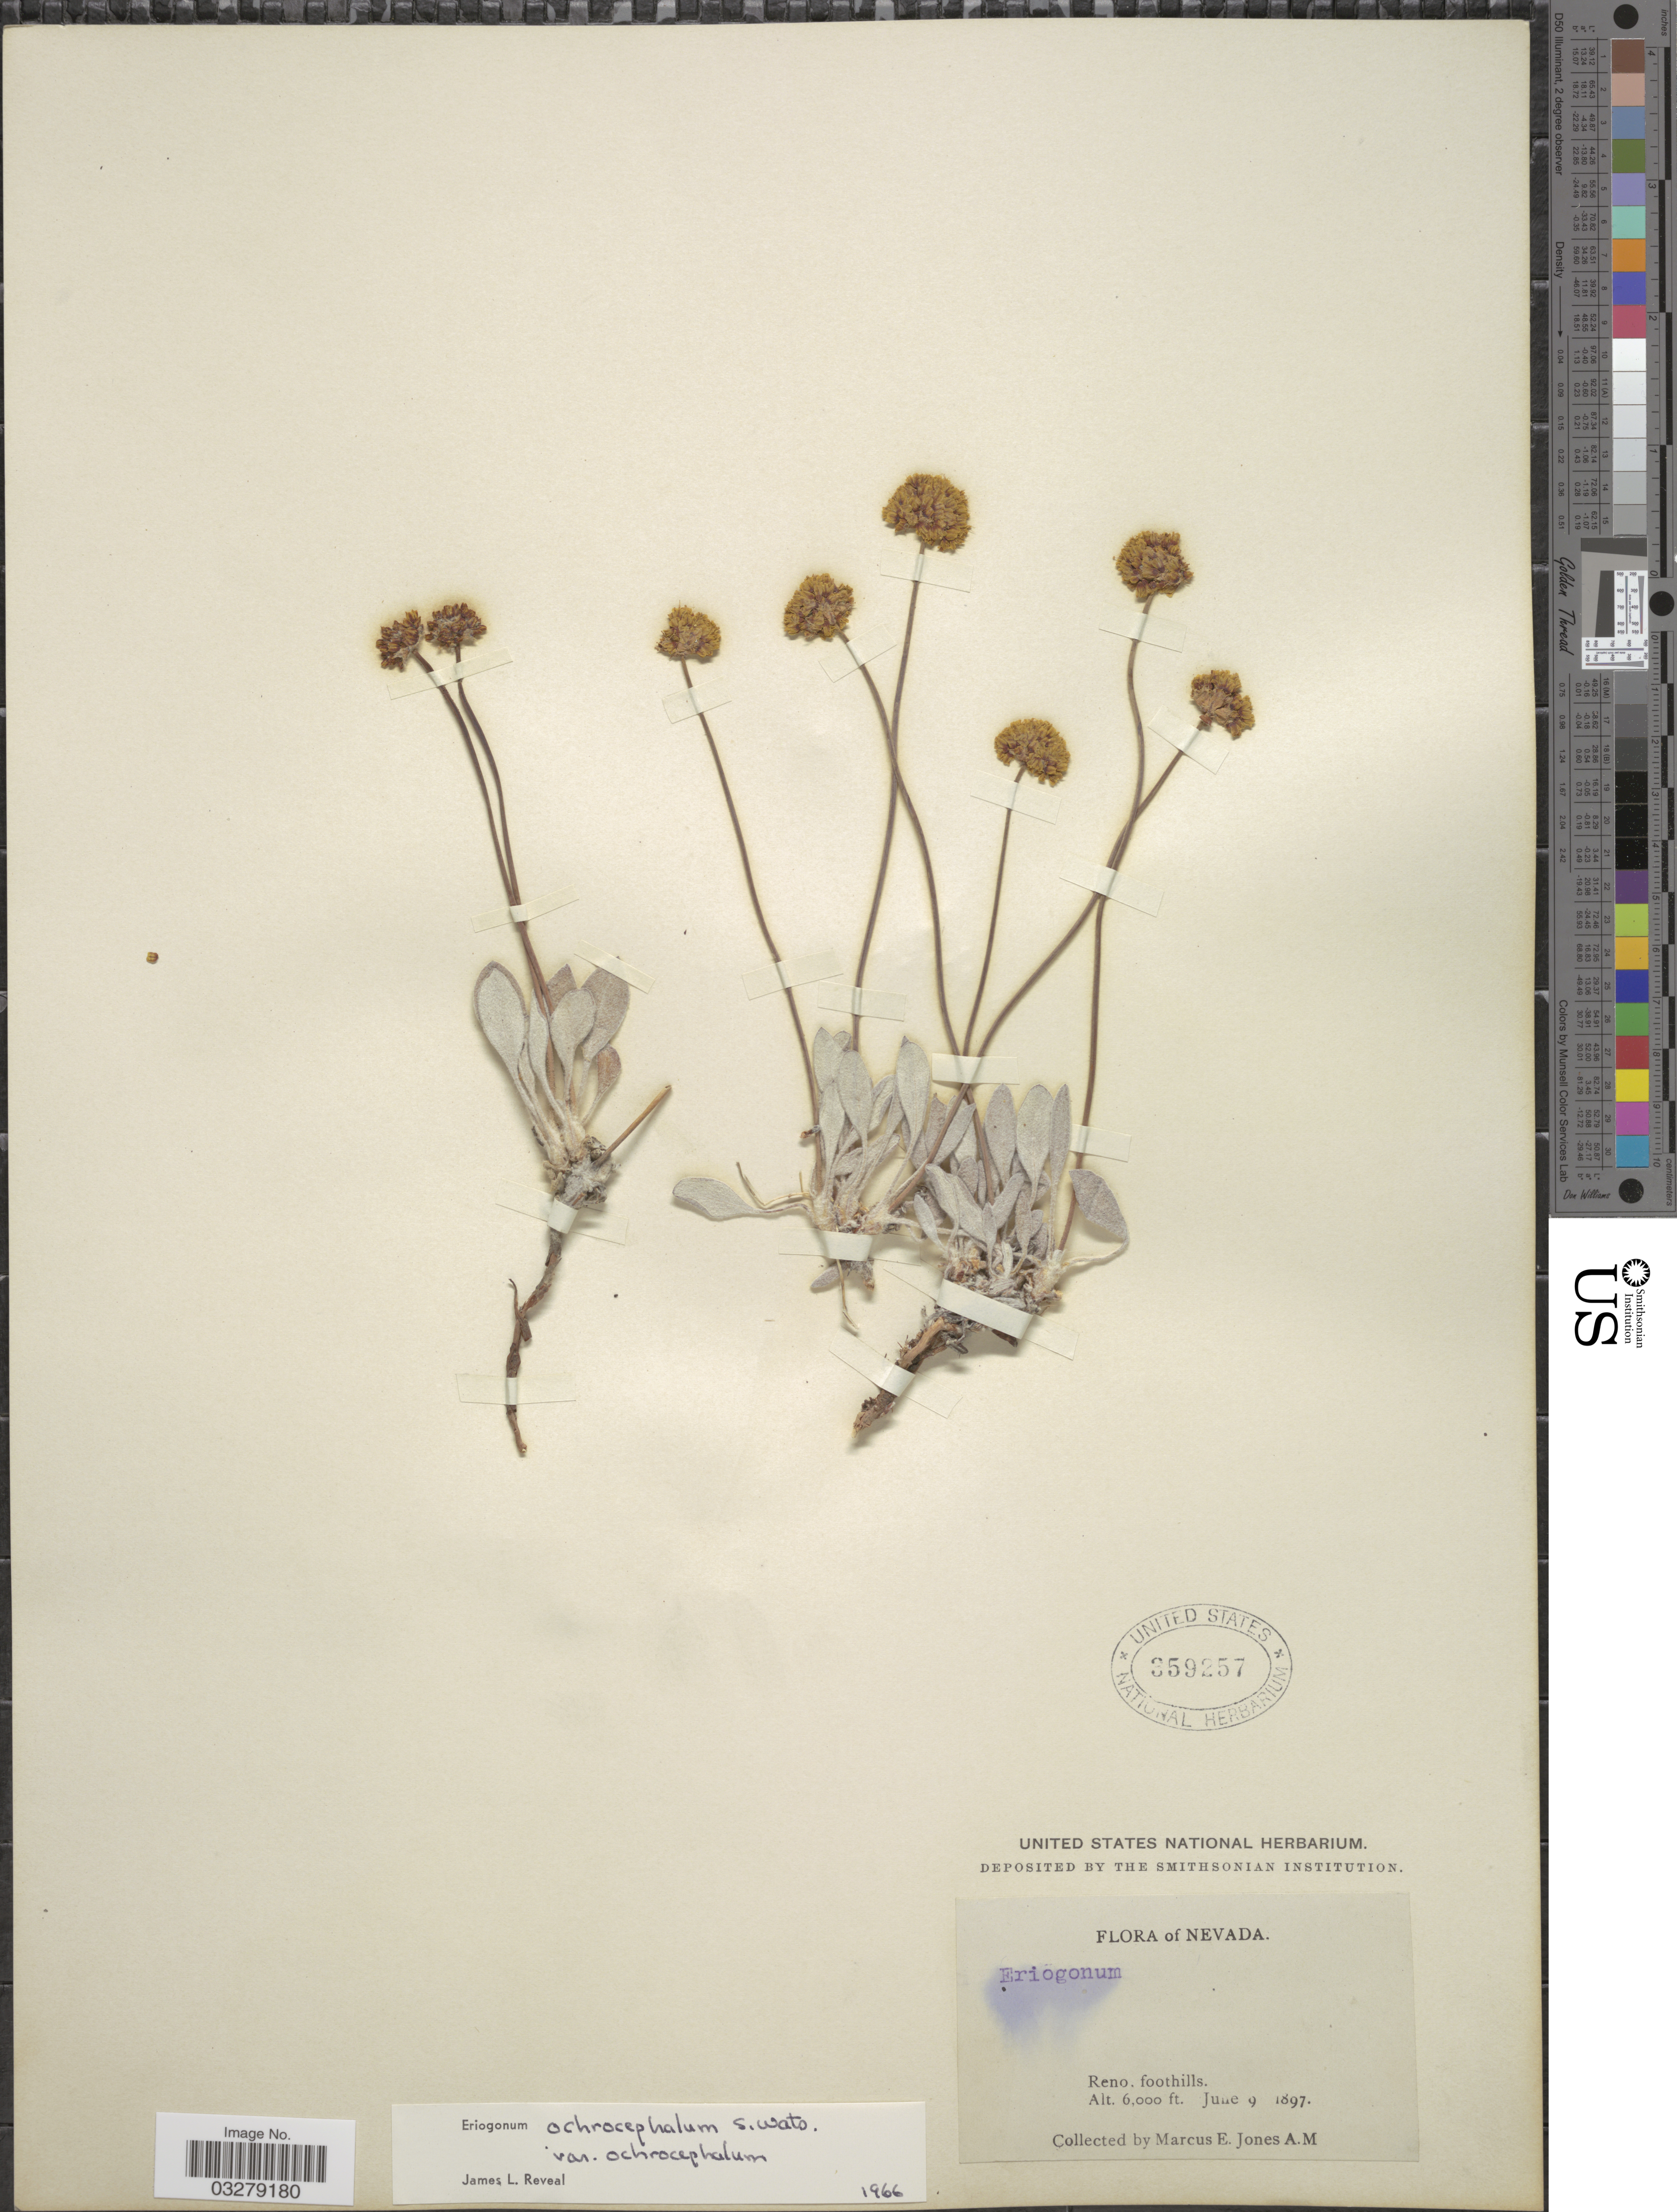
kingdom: Plantae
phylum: Tracheophyta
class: Magnoliopsida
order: Caryophyllales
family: Polygonaceae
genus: Eriogonum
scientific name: Eriogonum ochrocephalum var. ochrocephalum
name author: S. Watson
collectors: M. E. Jones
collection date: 1897-06-09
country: United States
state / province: Nevada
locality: Reno, foothills.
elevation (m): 1829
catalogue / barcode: US 359257